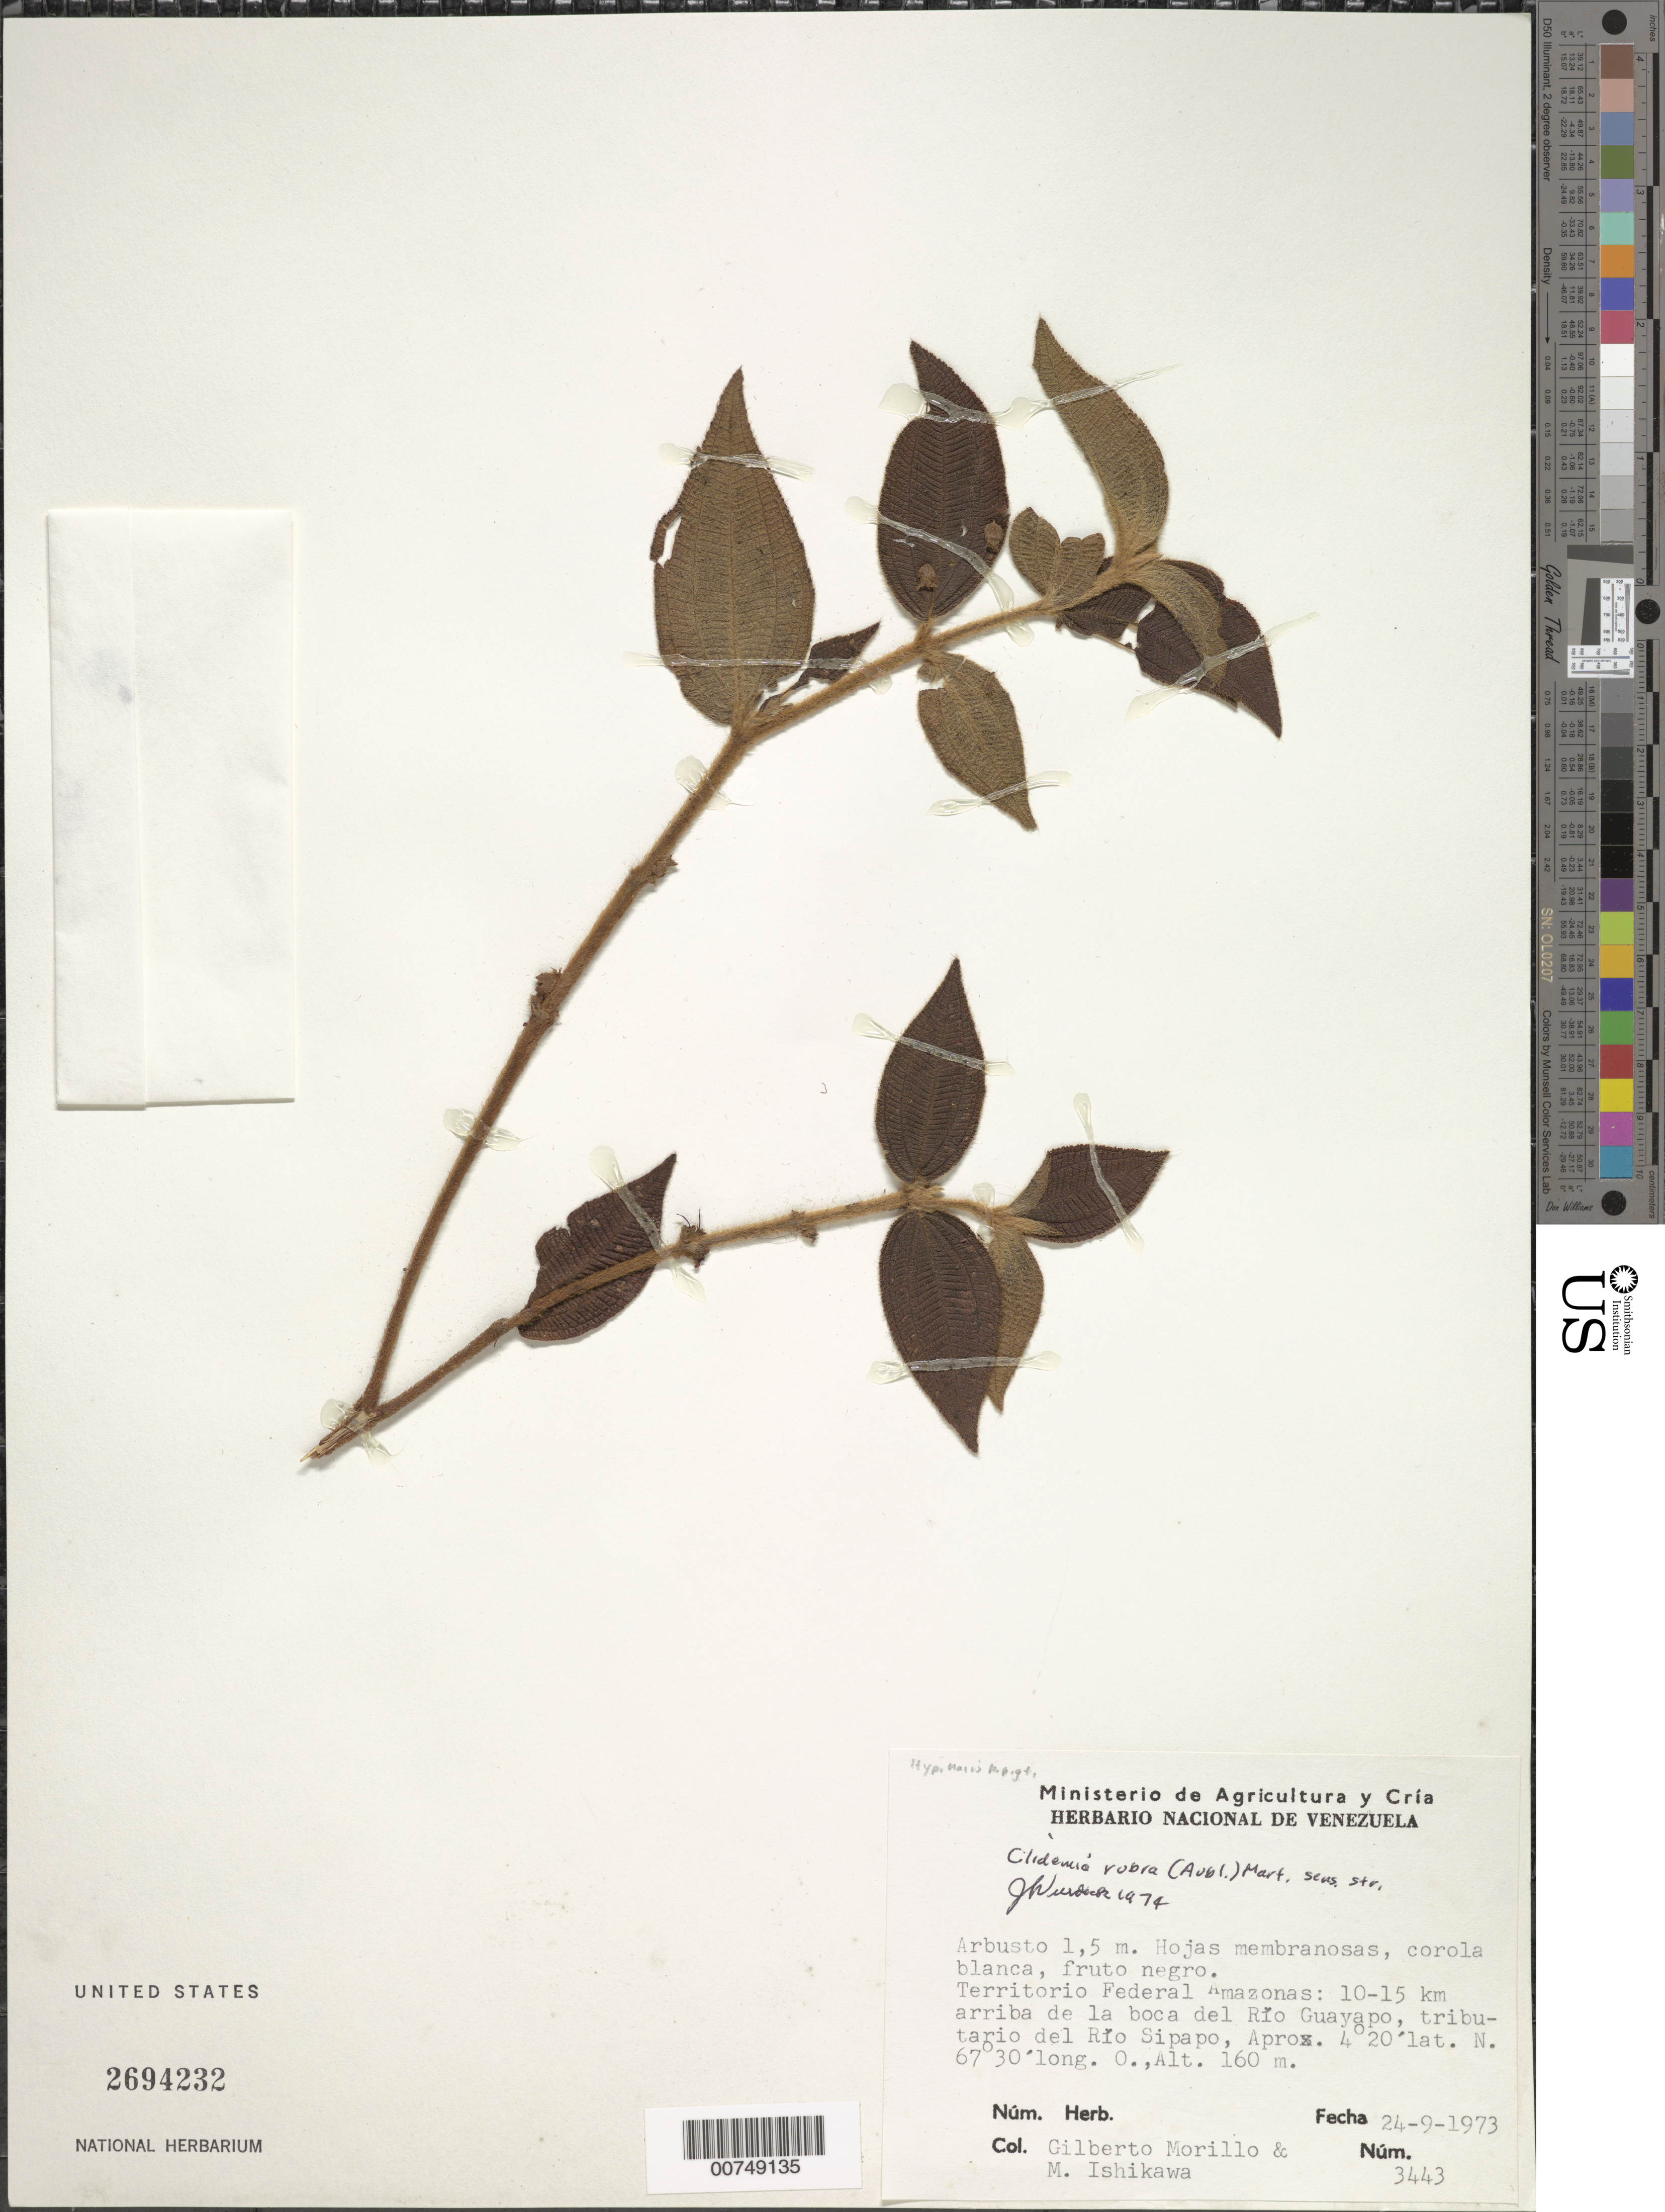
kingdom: Plantae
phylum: Tracheophyta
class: Magnoliopsida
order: Myrtales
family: Melastomataceae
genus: Clidemia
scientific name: Clidemia rubra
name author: (Aubl.) Mart.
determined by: Wurdack, John J., (US), US (UNITED STATES)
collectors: G. Morillo & M. Ishikawa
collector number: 3443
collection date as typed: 24-Sep-73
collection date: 1973-09-24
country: Venezuela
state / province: Amazonas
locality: Río Guayapo (tributarío del Río Sipapo), 10-15 km arriba del la boca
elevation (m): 160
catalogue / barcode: US 2694232